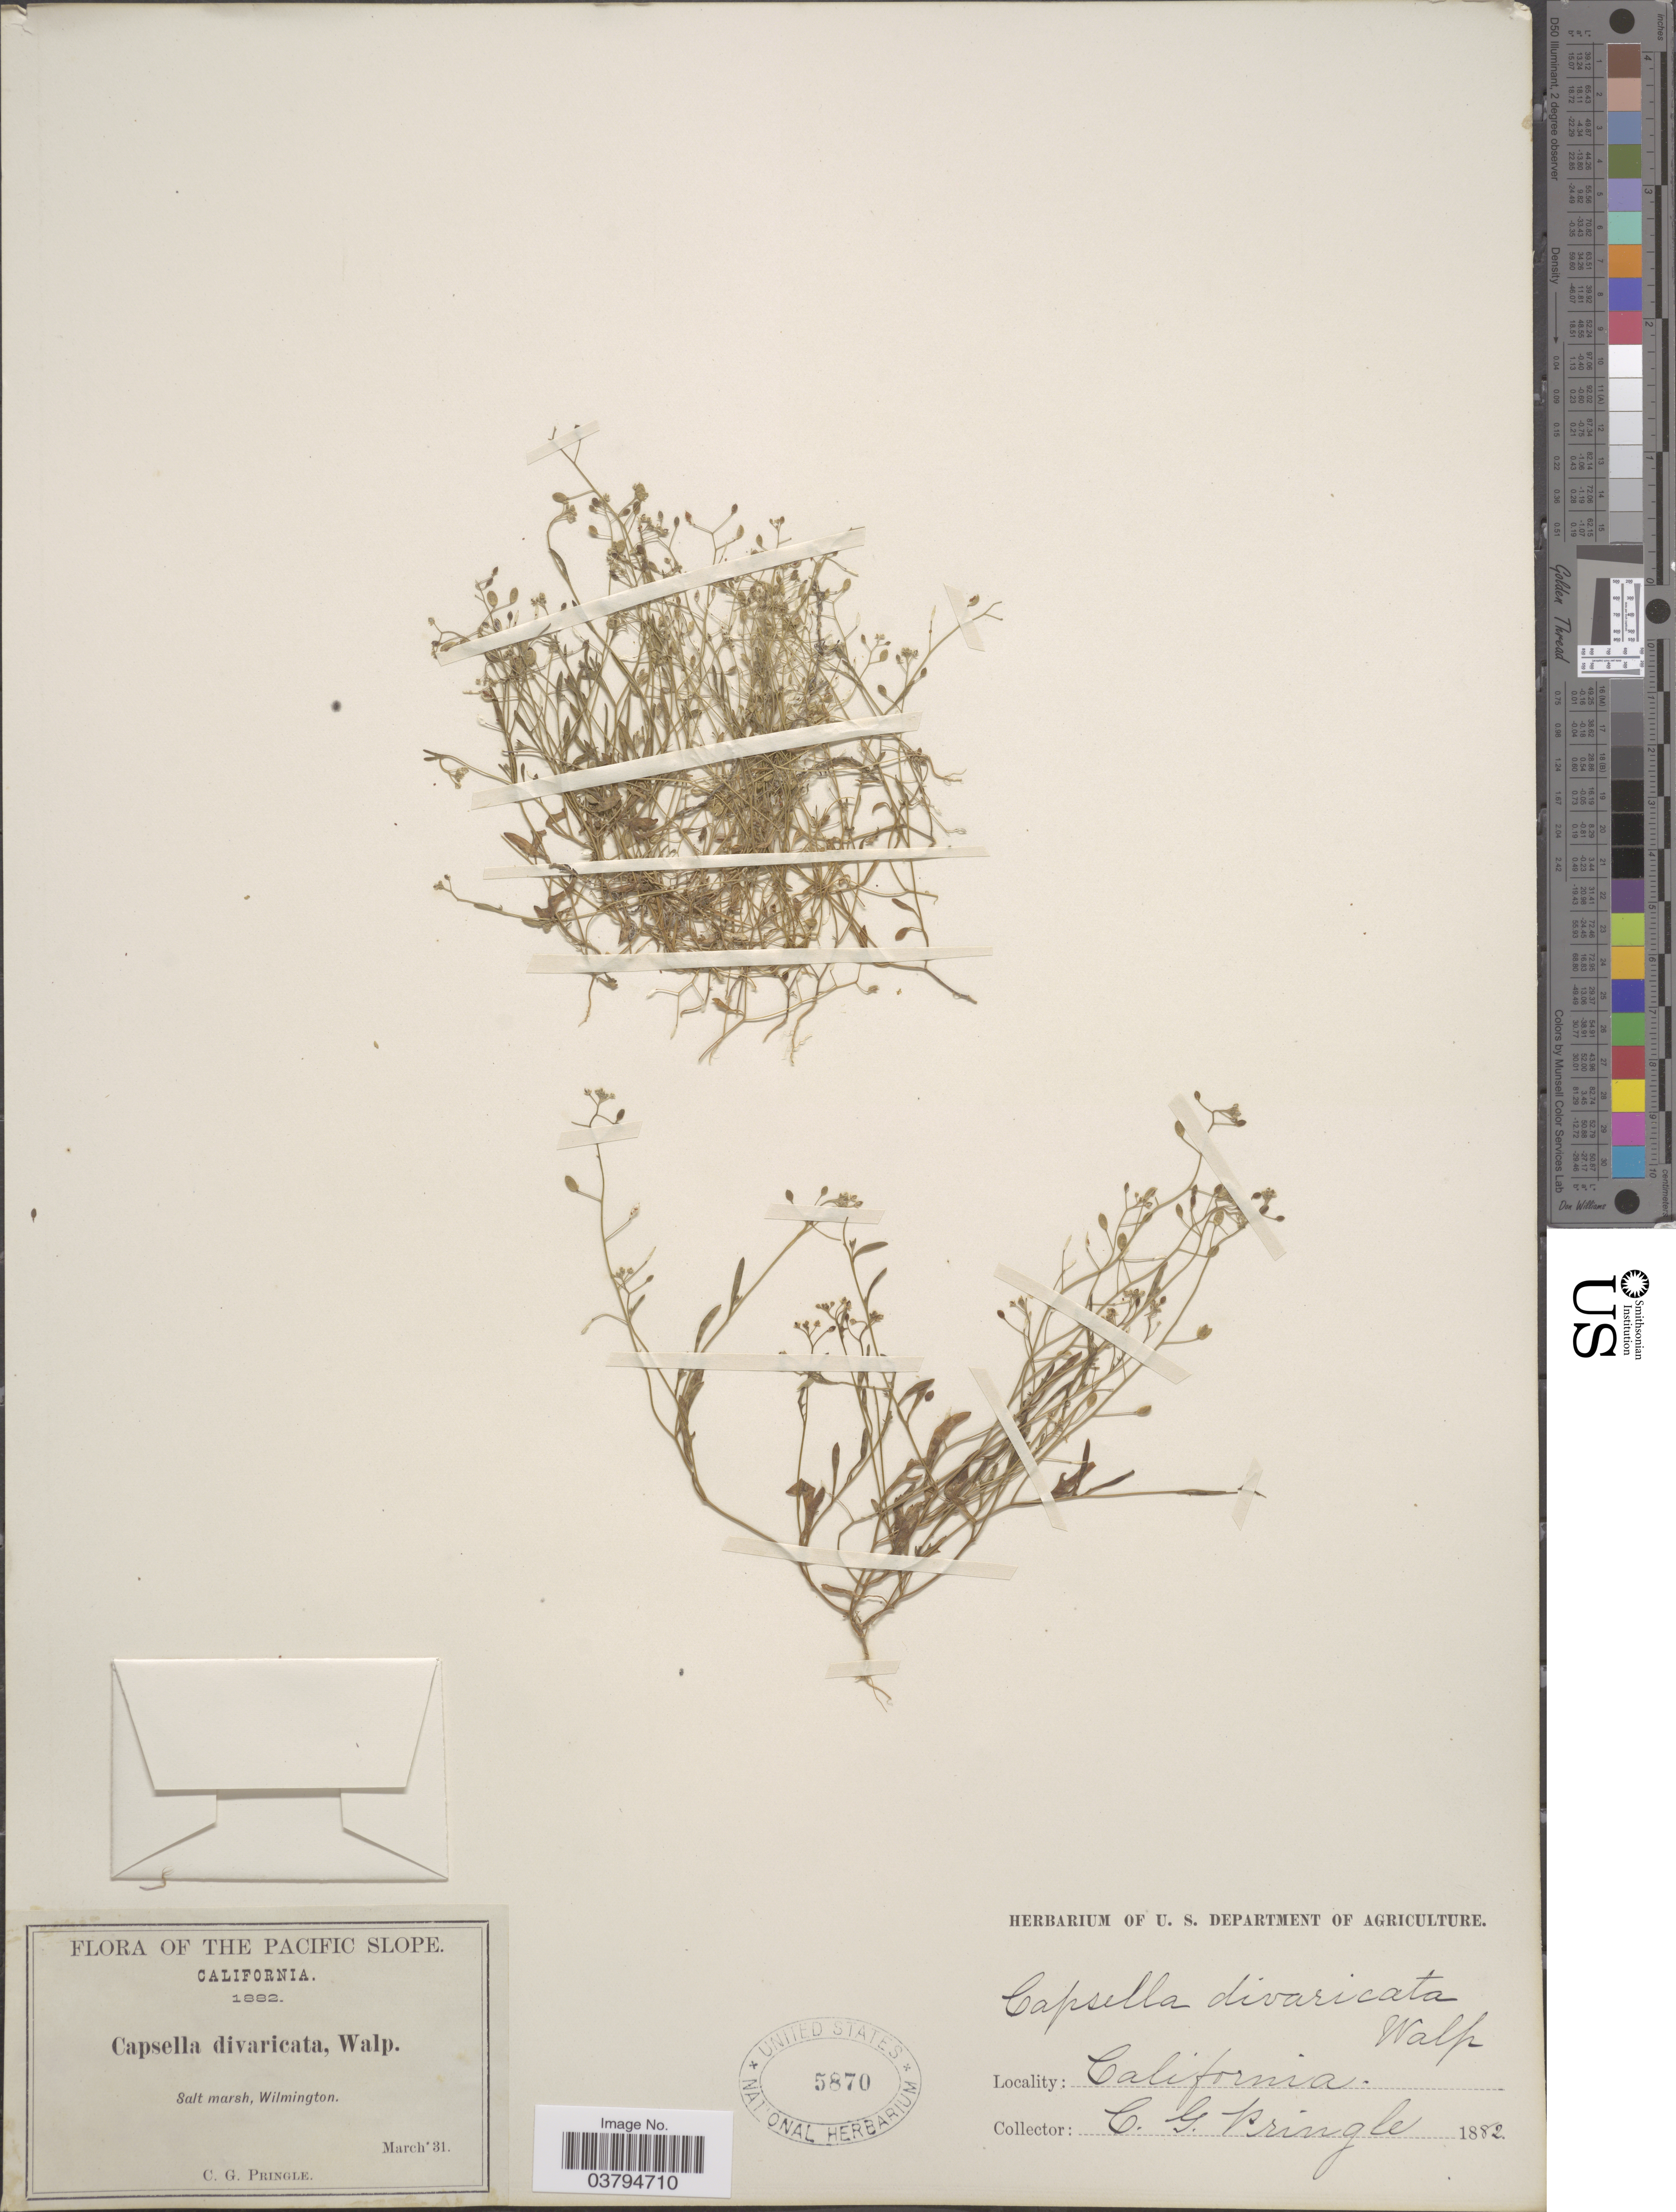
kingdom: Plantae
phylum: Tracheophyta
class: Magnoliopsida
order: Brassicales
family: Brassicaceae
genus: Hornungia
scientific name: Hornungia procumbens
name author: (L.) Hayek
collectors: C. G. Pringle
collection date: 1882-03-31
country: United States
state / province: California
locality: The Pacific Slope. Salt marsh, Wilmington.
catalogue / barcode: US 5870